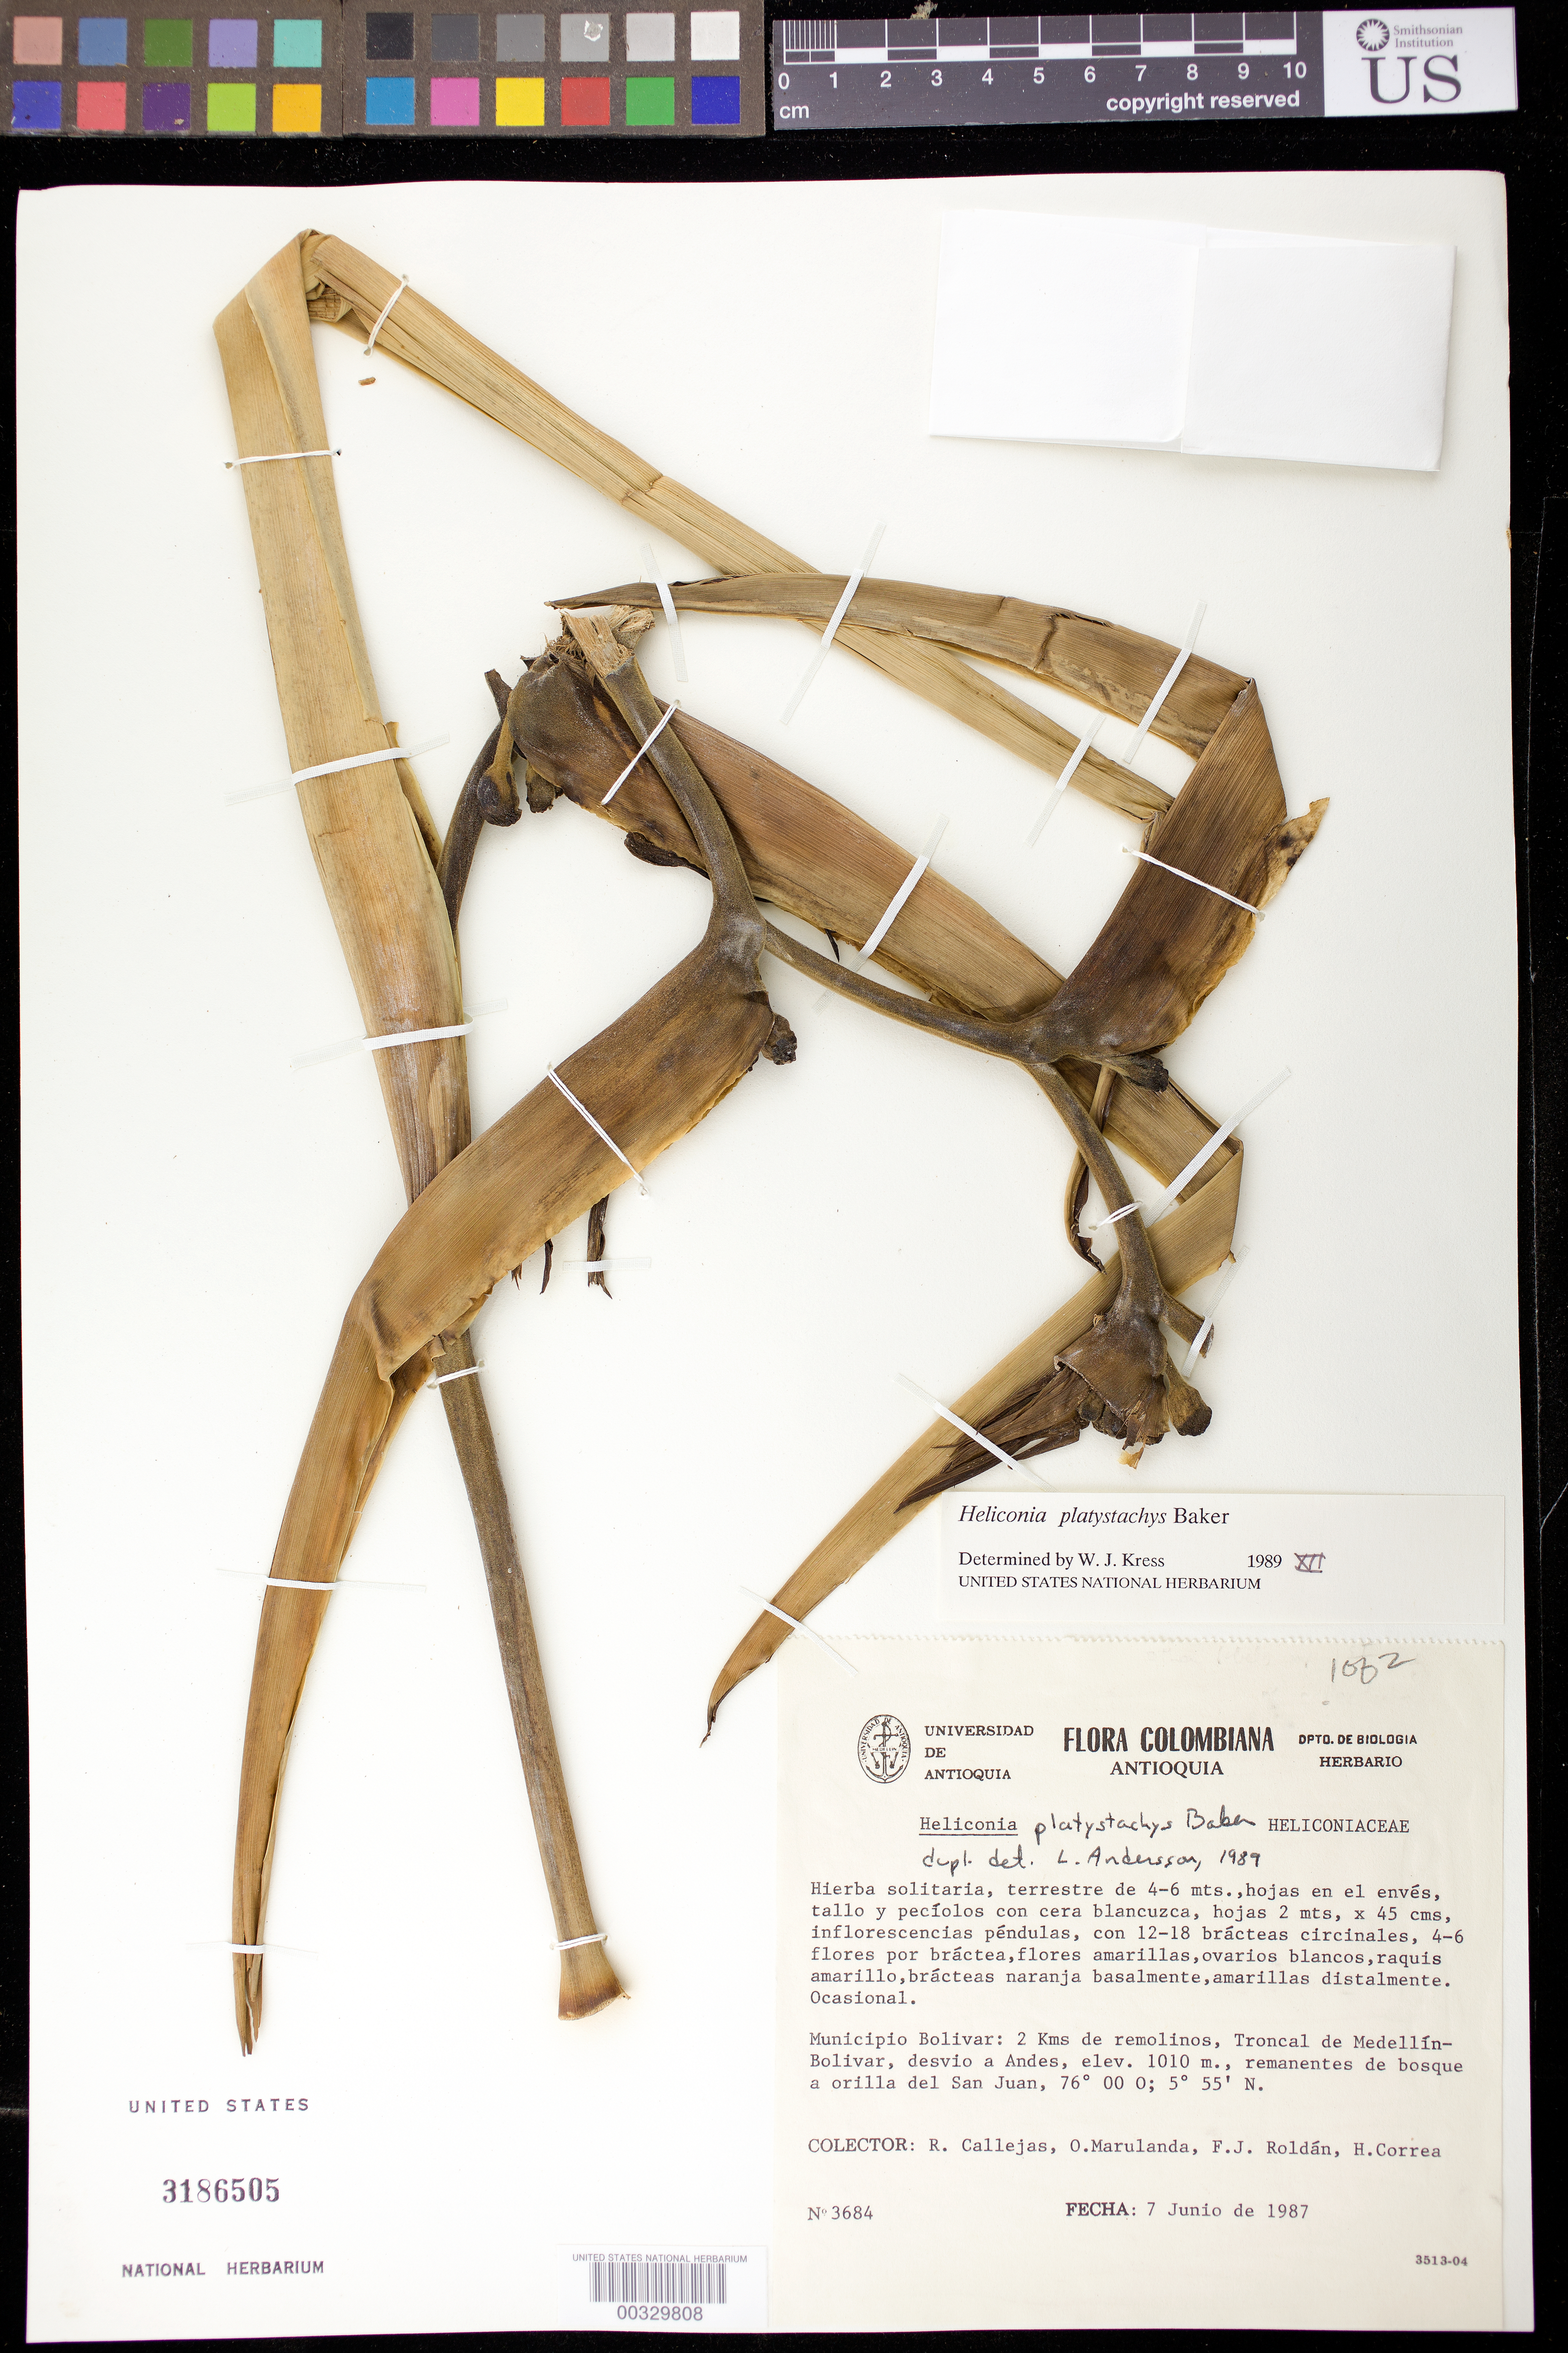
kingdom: Plantae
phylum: Tracheophyta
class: Liliopsida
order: Zingiberales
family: Heliconiaceae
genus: Heliconia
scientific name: Heliconia platystachys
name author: Baker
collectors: R. Callejas, O. Marulanda, F. J. Roldán & H. Correa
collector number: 3684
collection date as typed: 07 Jun 1987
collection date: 1987-06-07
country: Colombia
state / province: Antioquia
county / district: Bolívar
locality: Mun of Bolivar, 2 km from ReMolinos, Troncal de Medellin-Bolivar, detour to Andes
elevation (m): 1010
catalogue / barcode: US 3186505